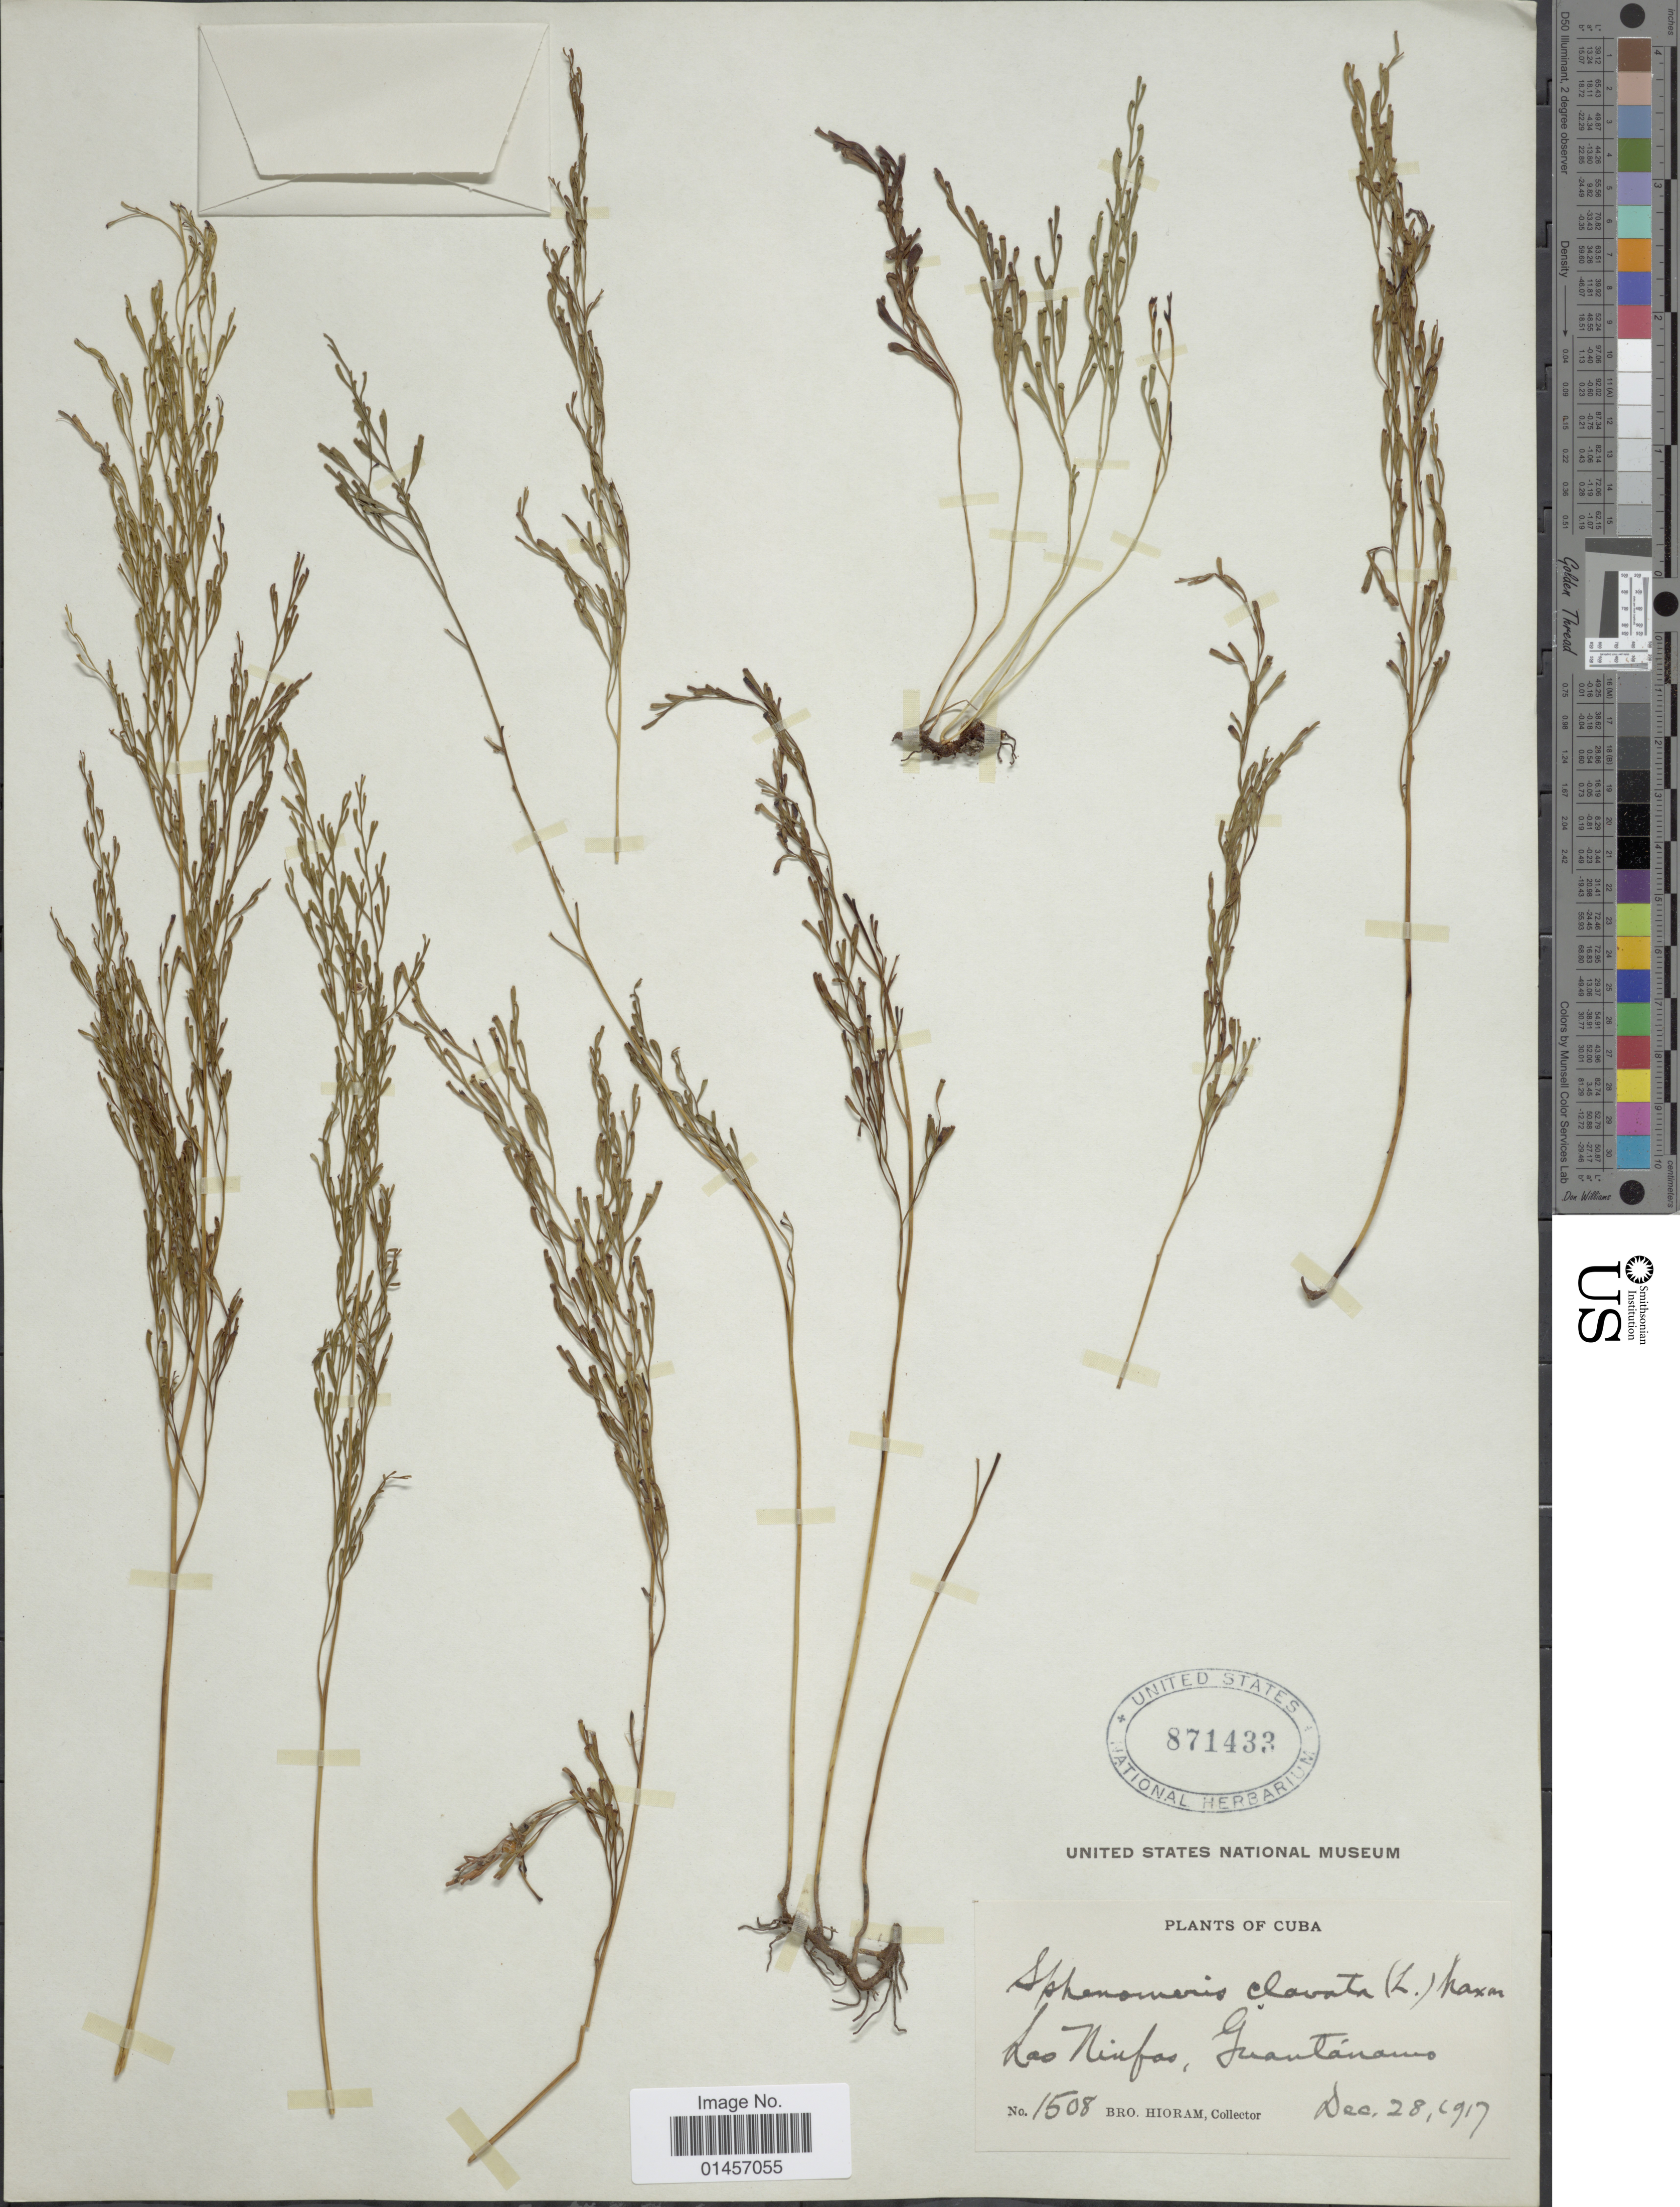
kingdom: Plantae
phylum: Tracheophyta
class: Polypodiopsida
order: Polypodiales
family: Lindsaeaceae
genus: Sphenomeris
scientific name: Sphenomeris clavata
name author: (L.) Maxon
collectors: Bro. Hioram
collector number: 1508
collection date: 1917-12-28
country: Cuba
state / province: Guantánamo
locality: Las Ninfas.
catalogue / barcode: US 871433